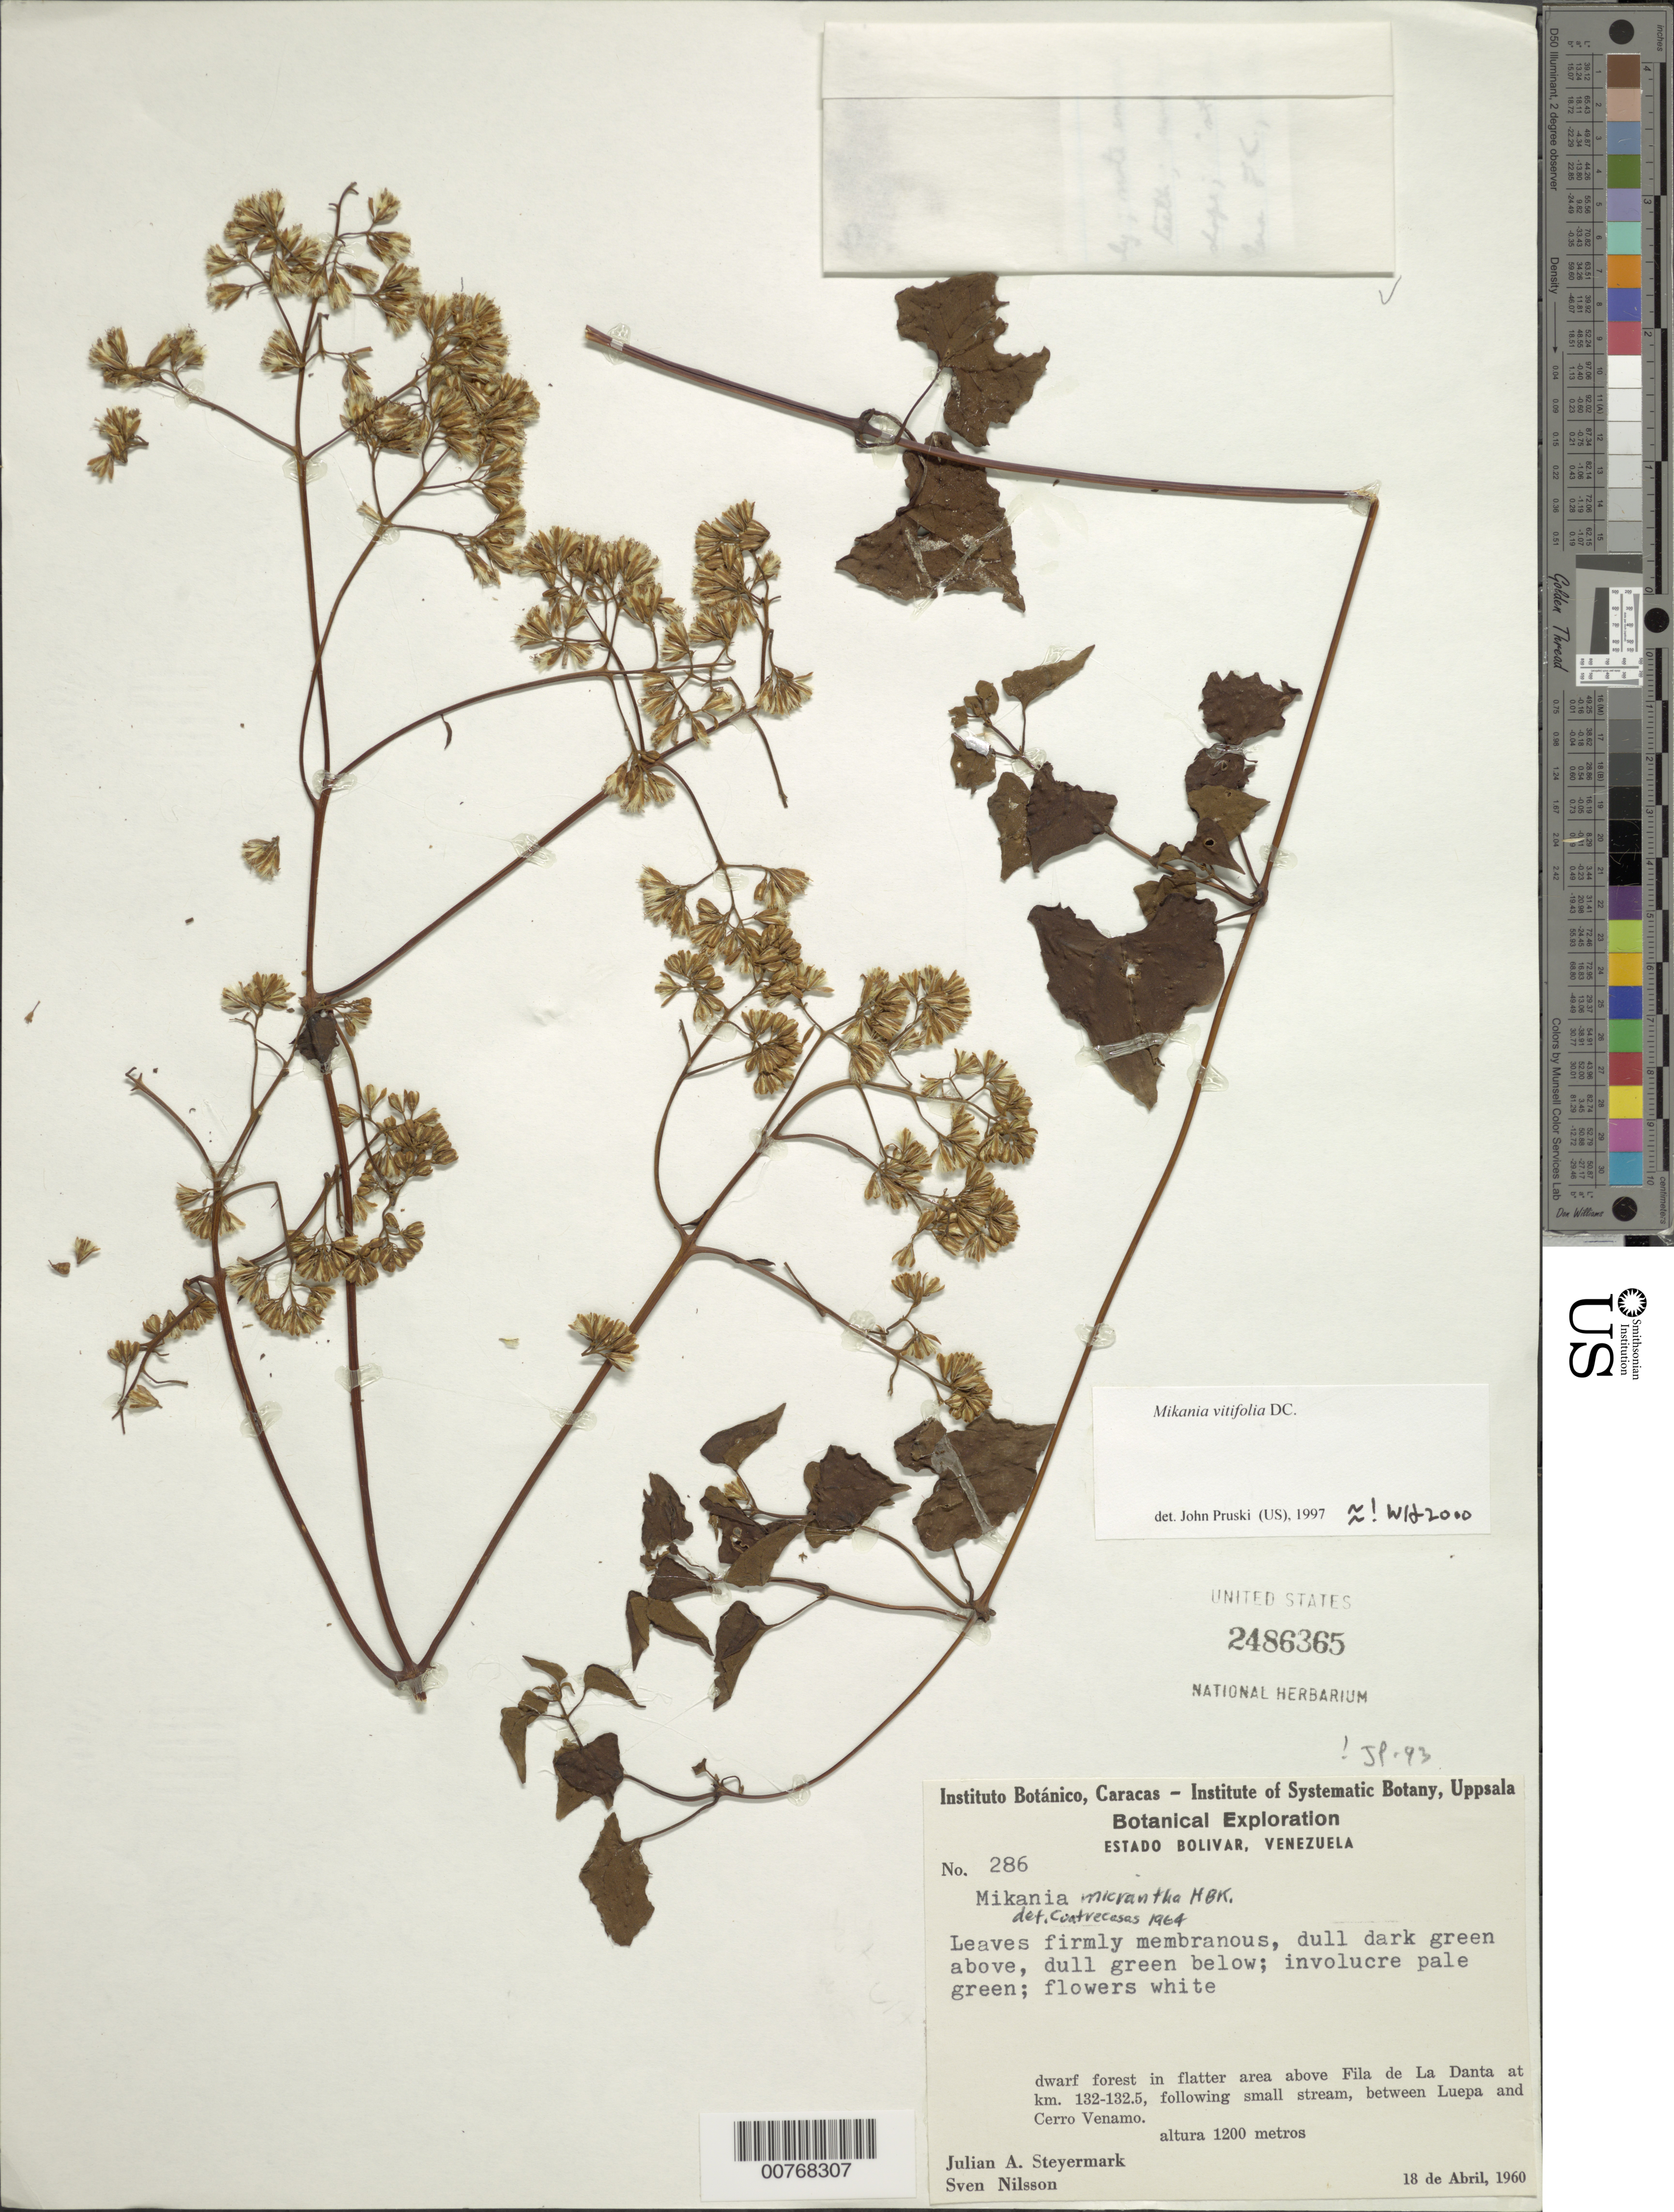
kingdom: Plantae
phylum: Tracheophyta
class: Magnoliopsida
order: Asterales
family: Asteraceae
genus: Mikania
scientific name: Mikania vitifolia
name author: DC.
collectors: J. Steyermark & S. Nilsson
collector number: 60 286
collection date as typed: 18-Apr-60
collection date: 1960-04-18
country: Venezuela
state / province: Bolívar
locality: Fila de La Danta, at km 132-132.5, between Luepa and Cerro Venamo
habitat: Dwarf forest in flatter area, following small stream.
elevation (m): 1200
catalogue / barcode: US 2486365